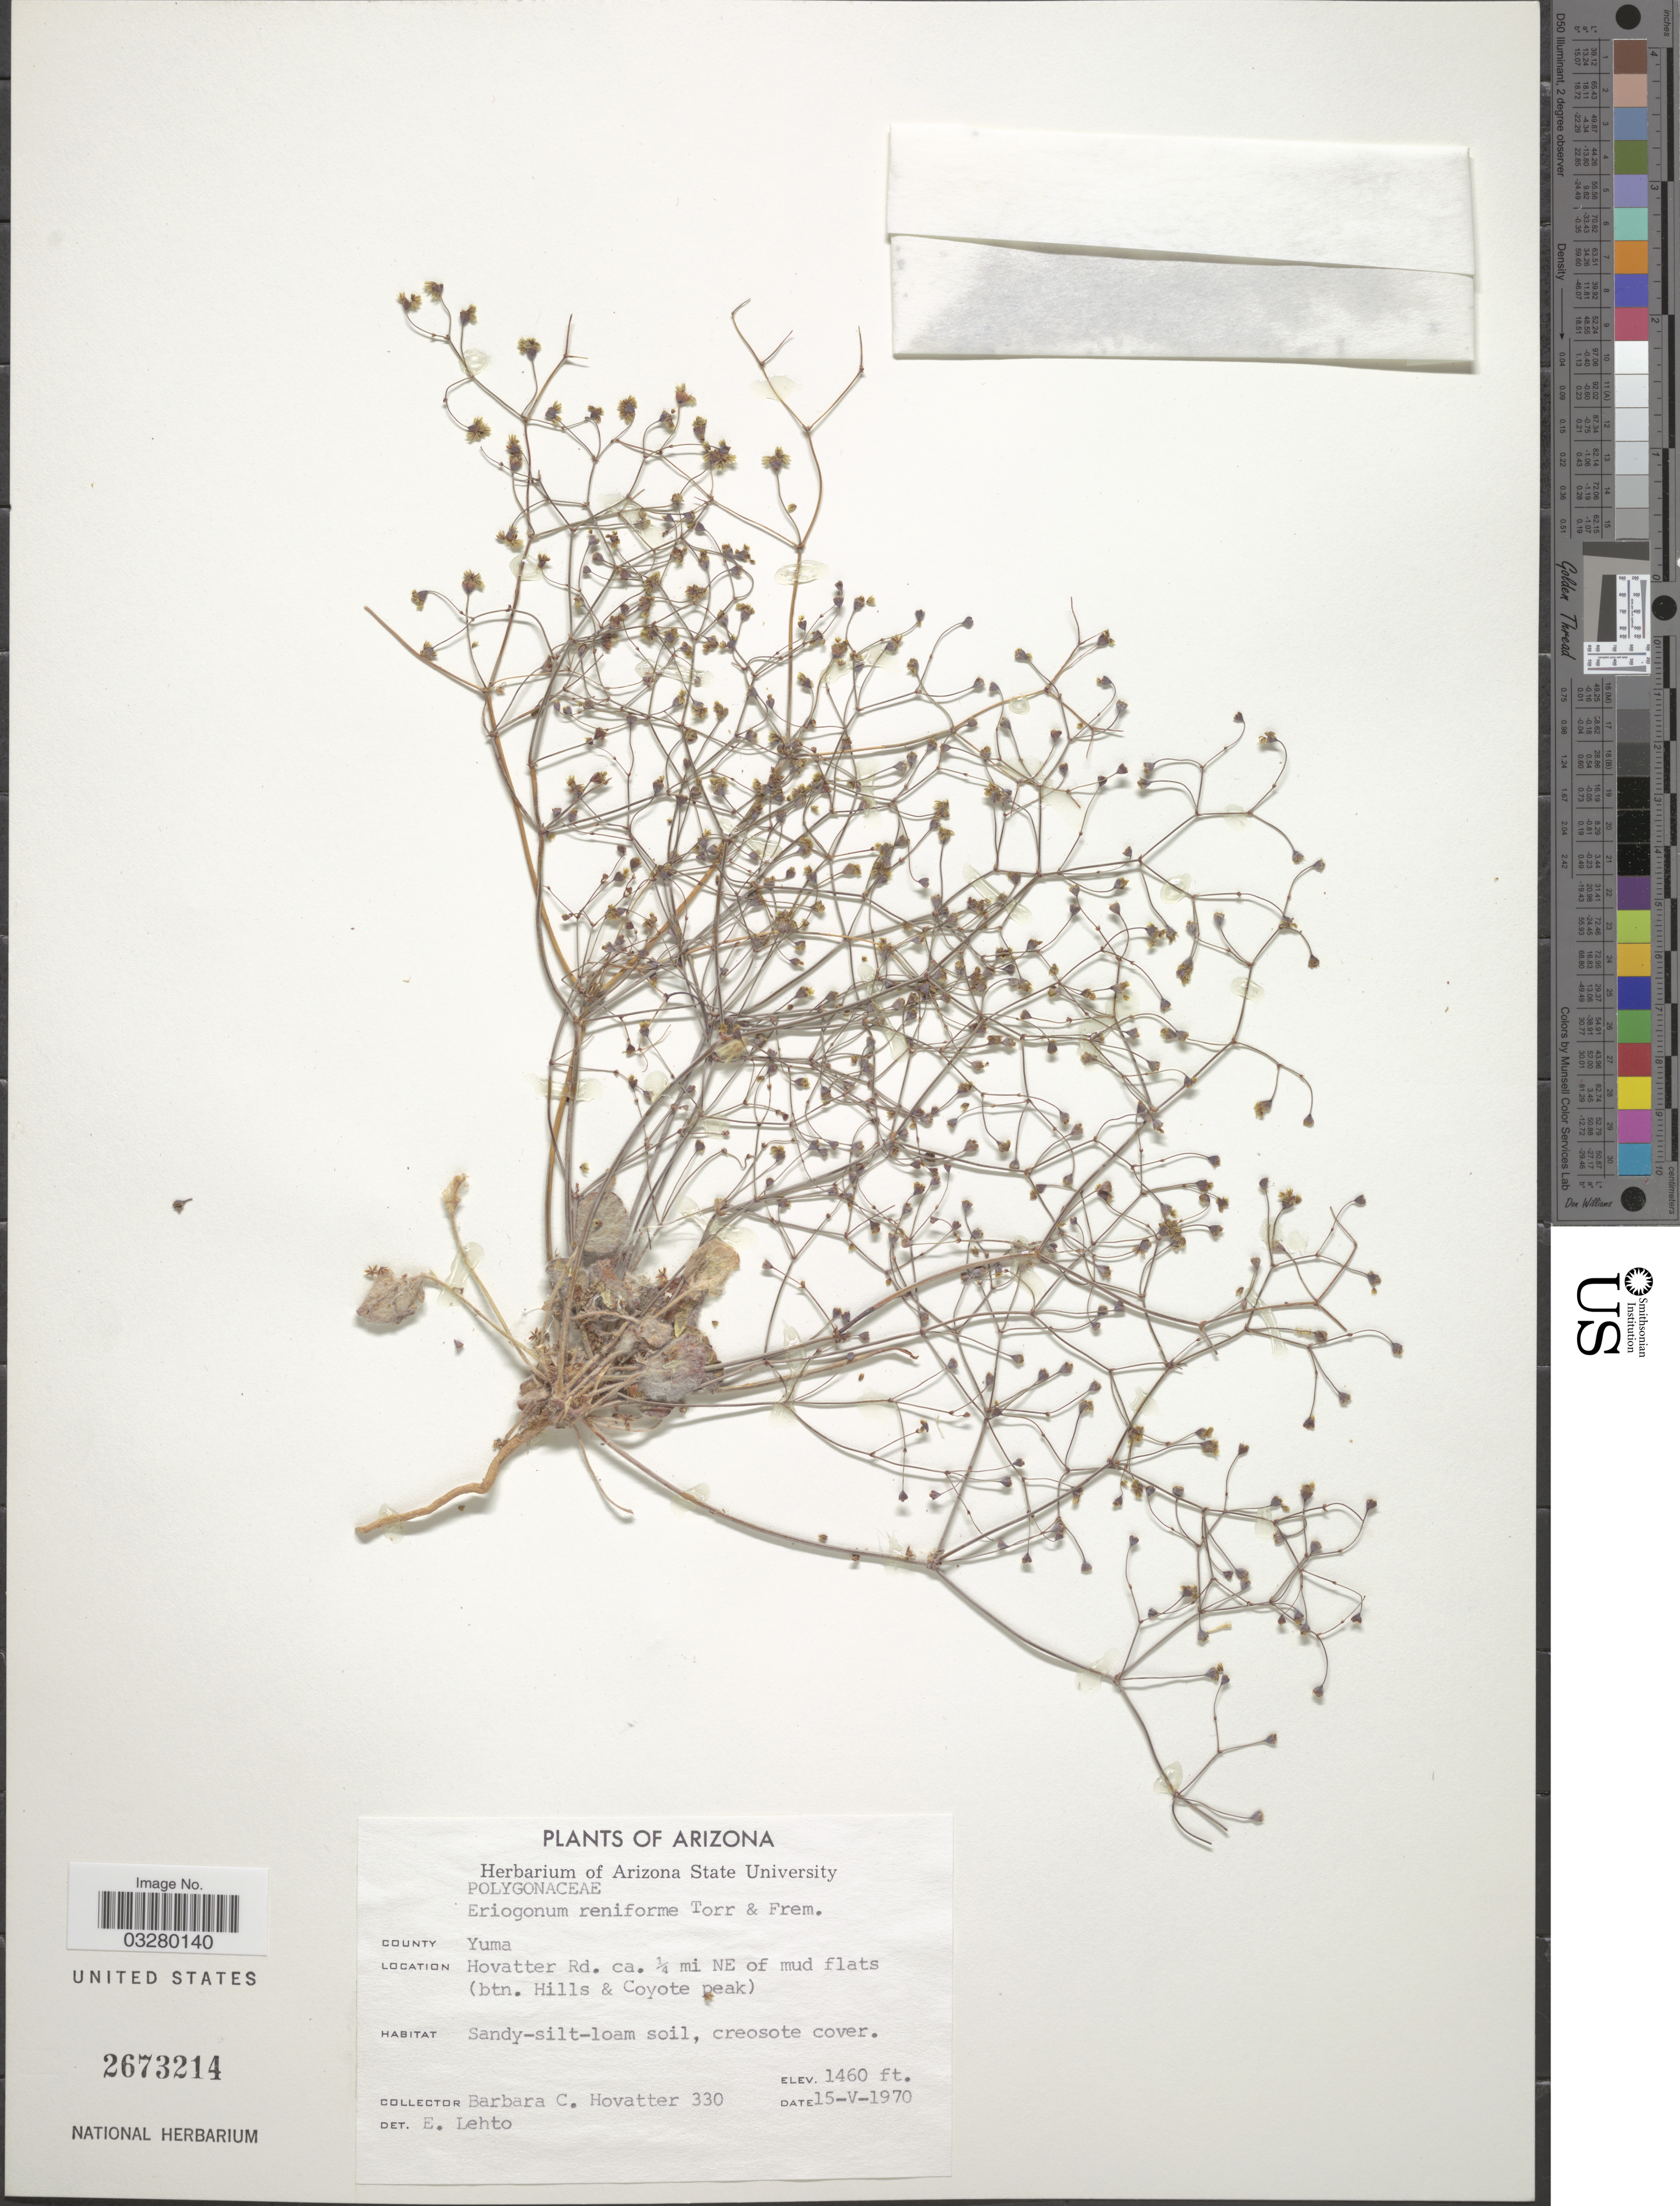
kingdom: Plantae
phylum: Tracheophyta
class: Magnoliopsida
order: Caryophyllales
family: Polygonaceae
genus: Eriogonum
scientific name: Eriogonum reniforme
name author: Torr. & Frém.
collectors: B. Hovatter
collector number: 330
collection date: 1970-05-15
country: United States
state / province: Arizona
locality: County Yuma. Hoavtter Rd. ca. ¼ mi NE of mud flats (btn. Hills & Coyote peak).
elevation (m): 445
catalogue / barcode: US 2673214